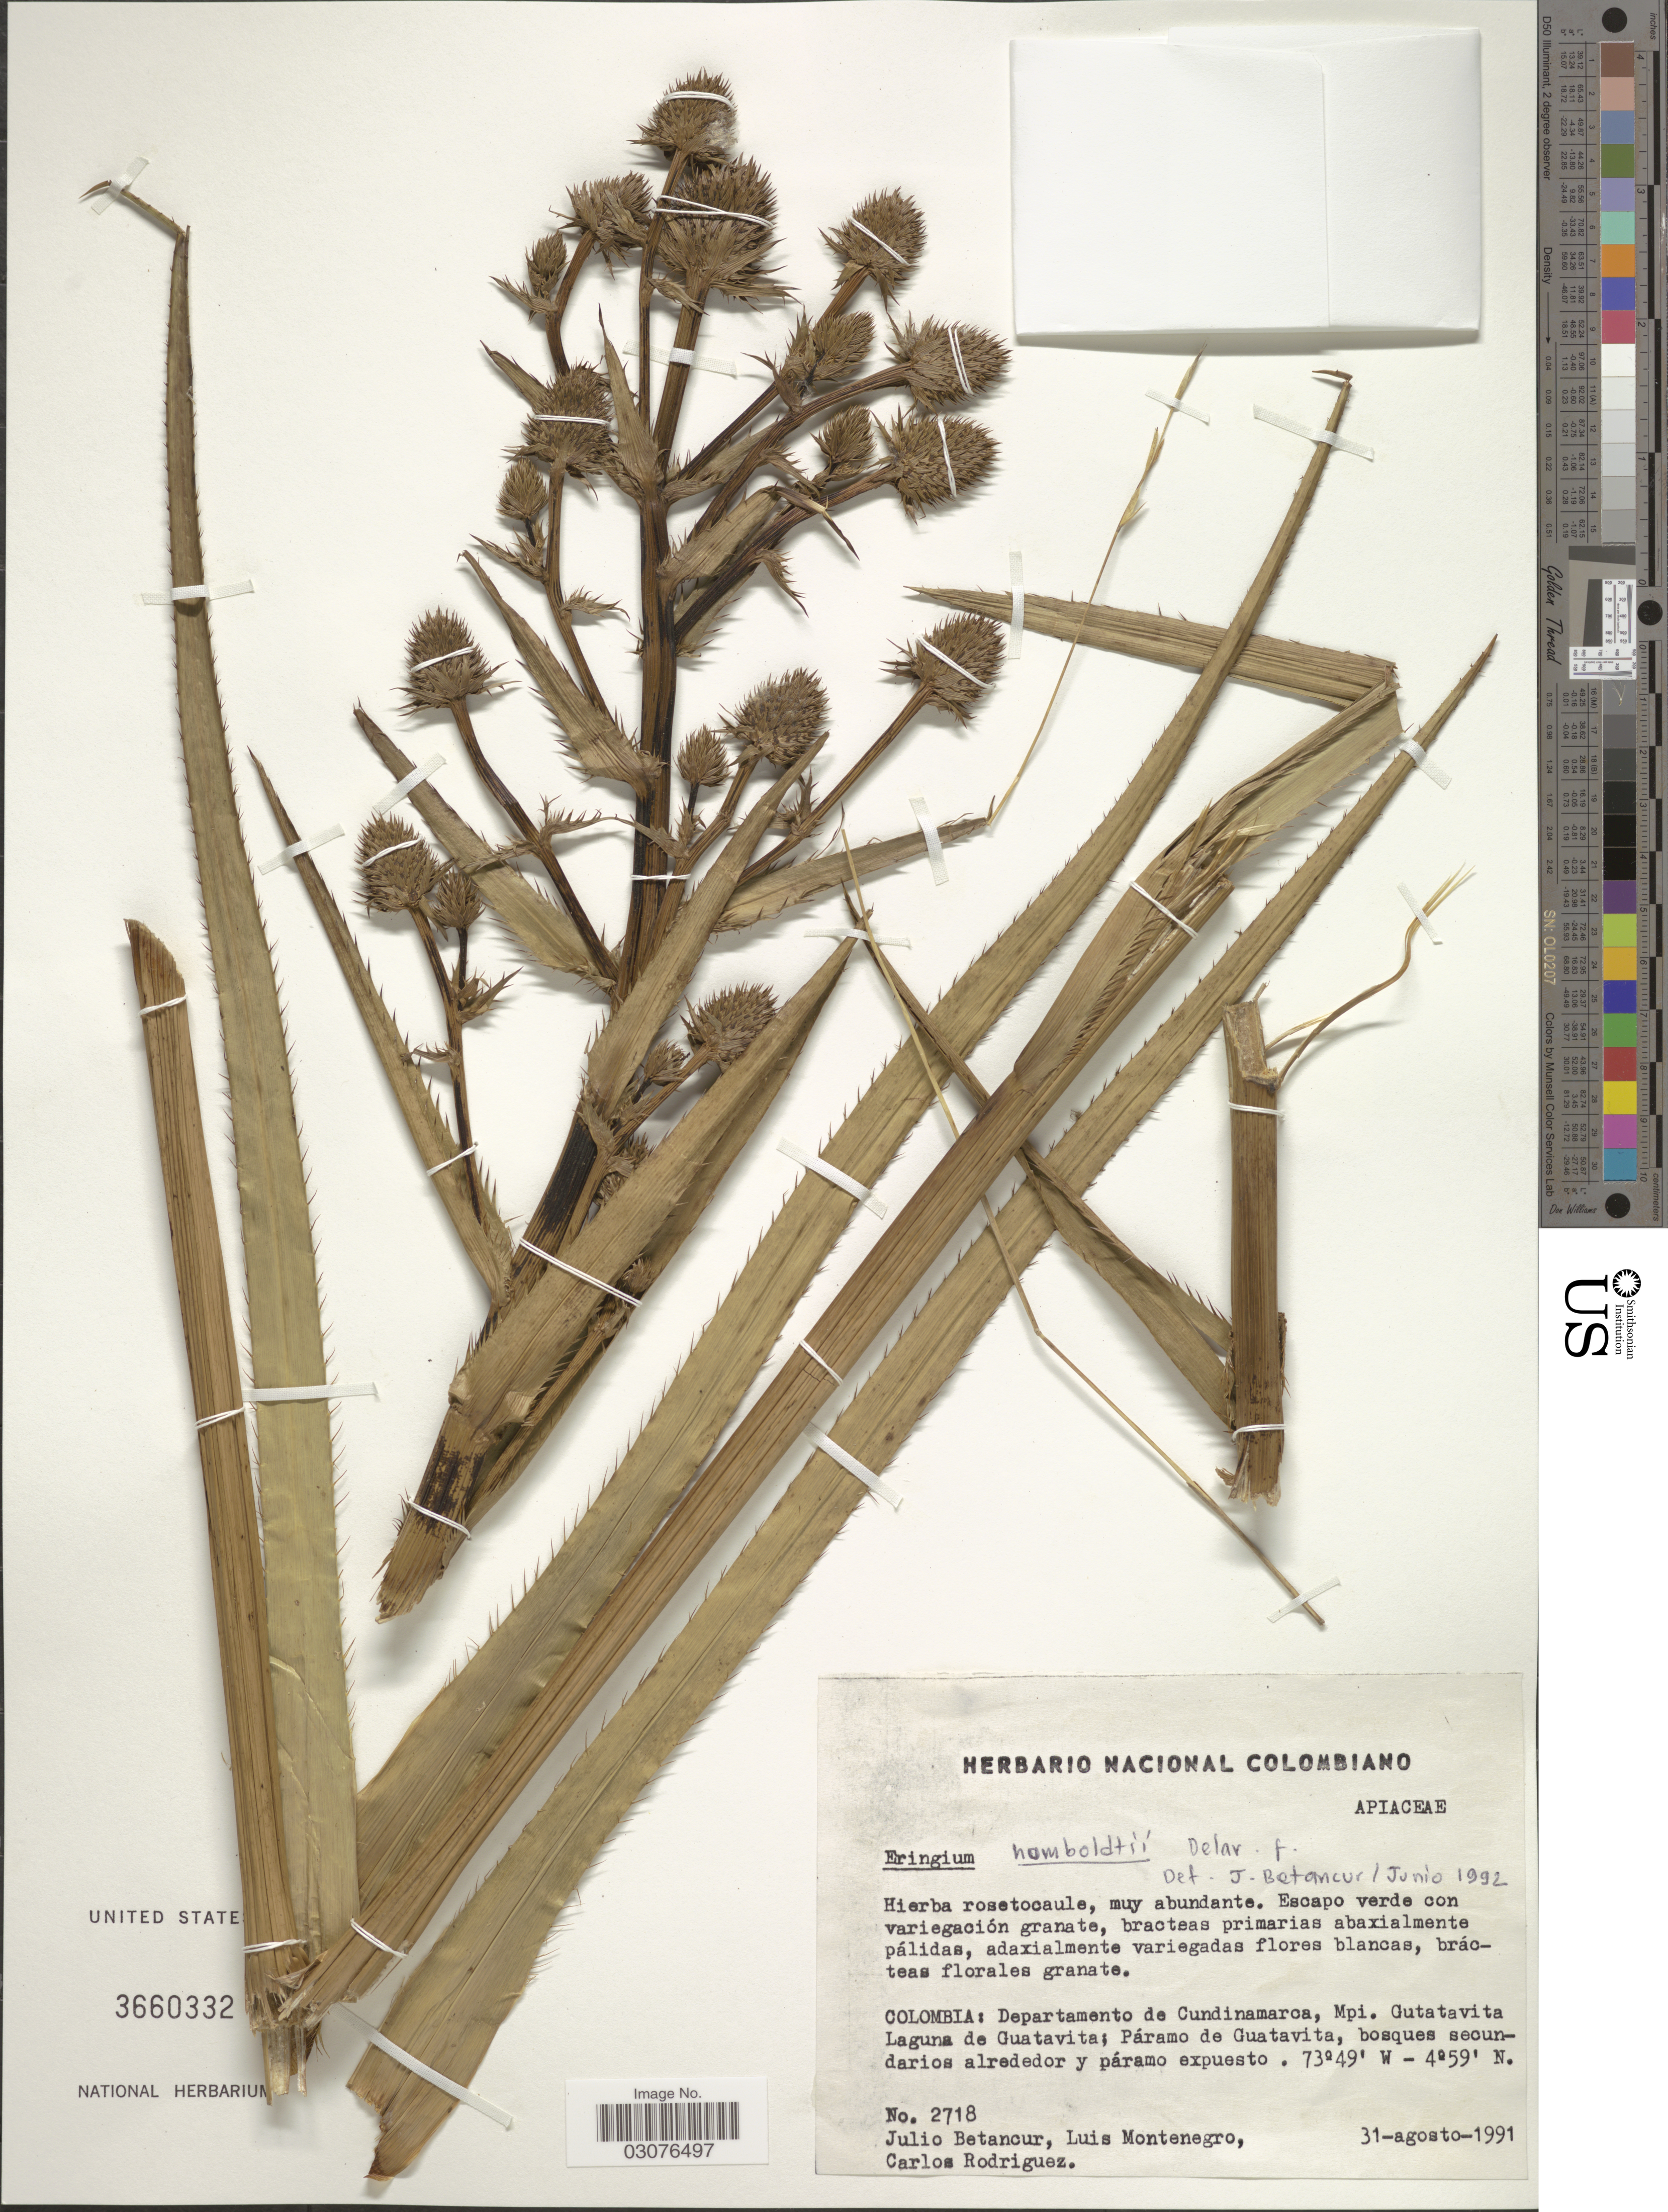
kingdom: Plantae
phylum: Tracheophyta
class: Magnoliopsida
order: Apiales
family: Apiaceae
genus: Eryngium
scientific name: Eryngium humboldtii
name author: F. Delaroche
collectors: J. Betancur, L. Montenegro & C. Rodríguez-Flores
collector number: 2718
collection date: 1991-08-31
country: Colombia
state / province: Cundinamarca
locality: Departamento de Cundinamarca, Mpio. Gutatavita Laguna de Guatavita; Páramo de Guatavita.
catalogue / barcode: US 3660332